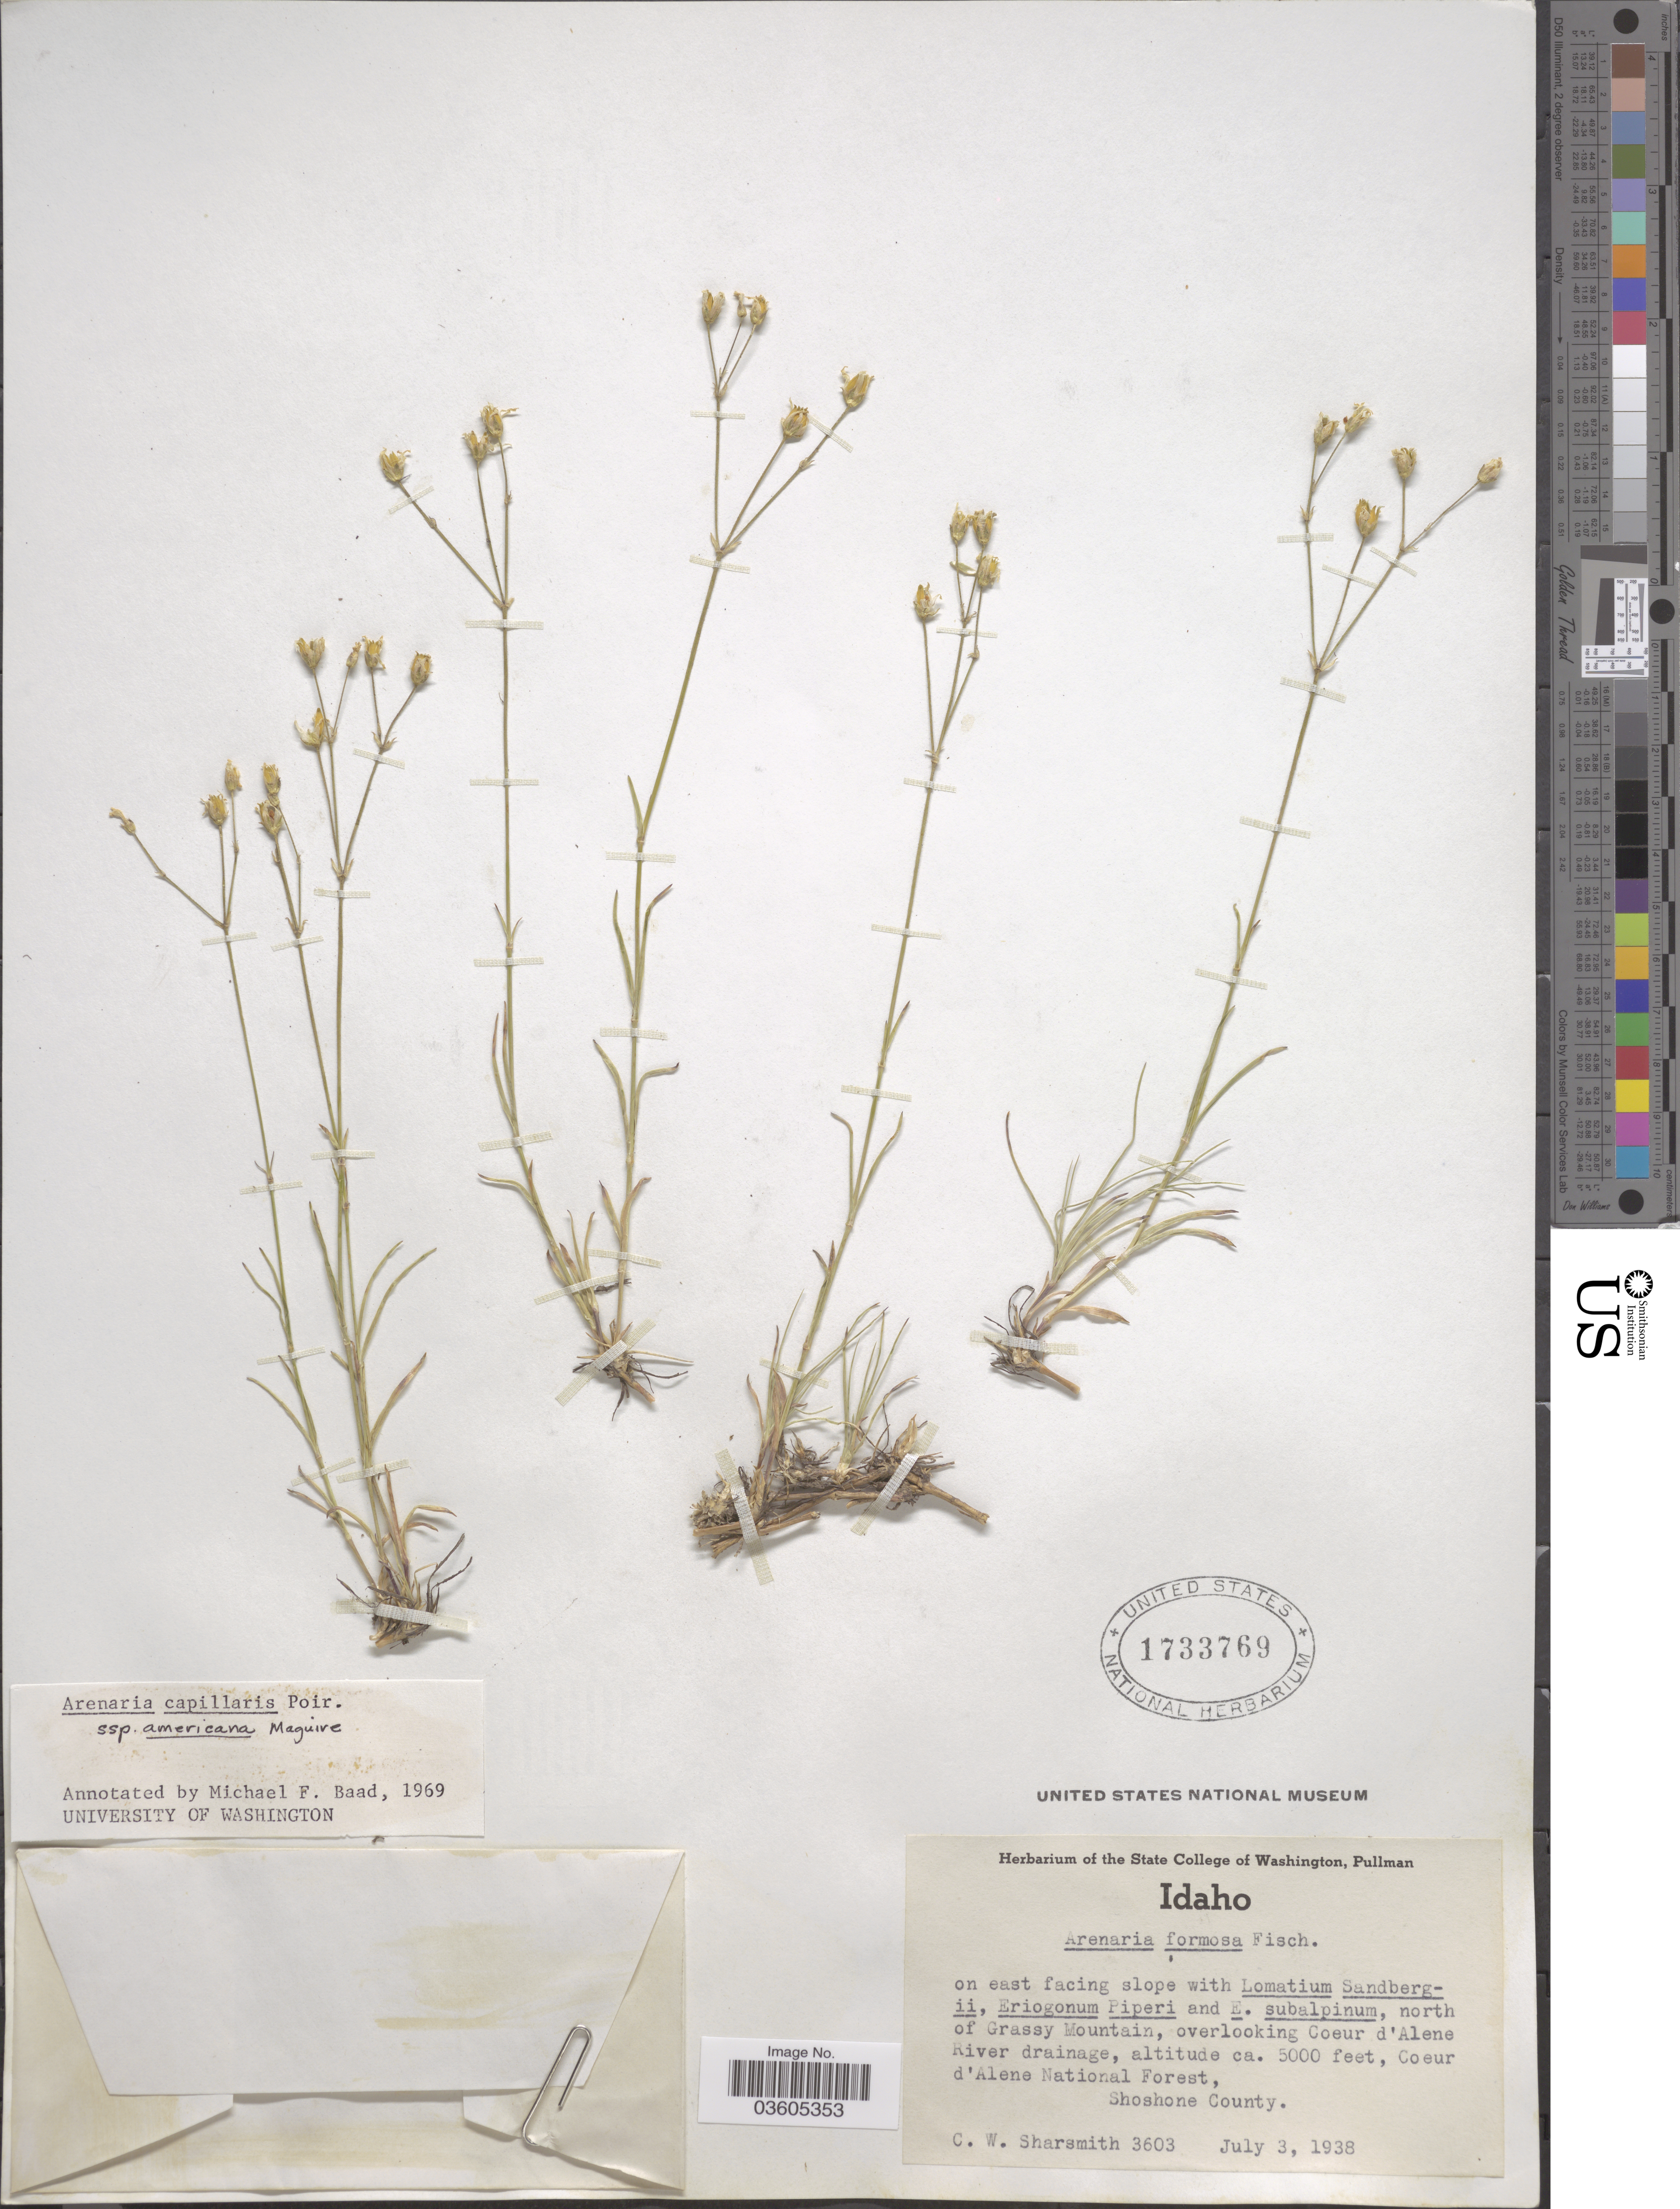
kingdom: Plantae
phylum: Tracheophyta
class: Magnoliopsida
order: Caryophyllales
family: Caryophyllaceae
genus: Eremogone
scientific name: Eremogone capillaris var. americana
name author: (Maguire) R.L. Hartm. & Rabeler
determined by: U.S. National Herbarium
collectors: C. Sharsmith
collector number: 3603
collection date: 1938-07-03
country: United States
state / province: Idaho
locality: North of Grassy Mountain, overlooking Coeur d'Alene River drainage, Coeur d'Alene National Forest, Shoshone County.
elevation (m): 1524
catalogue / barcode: US 1733769